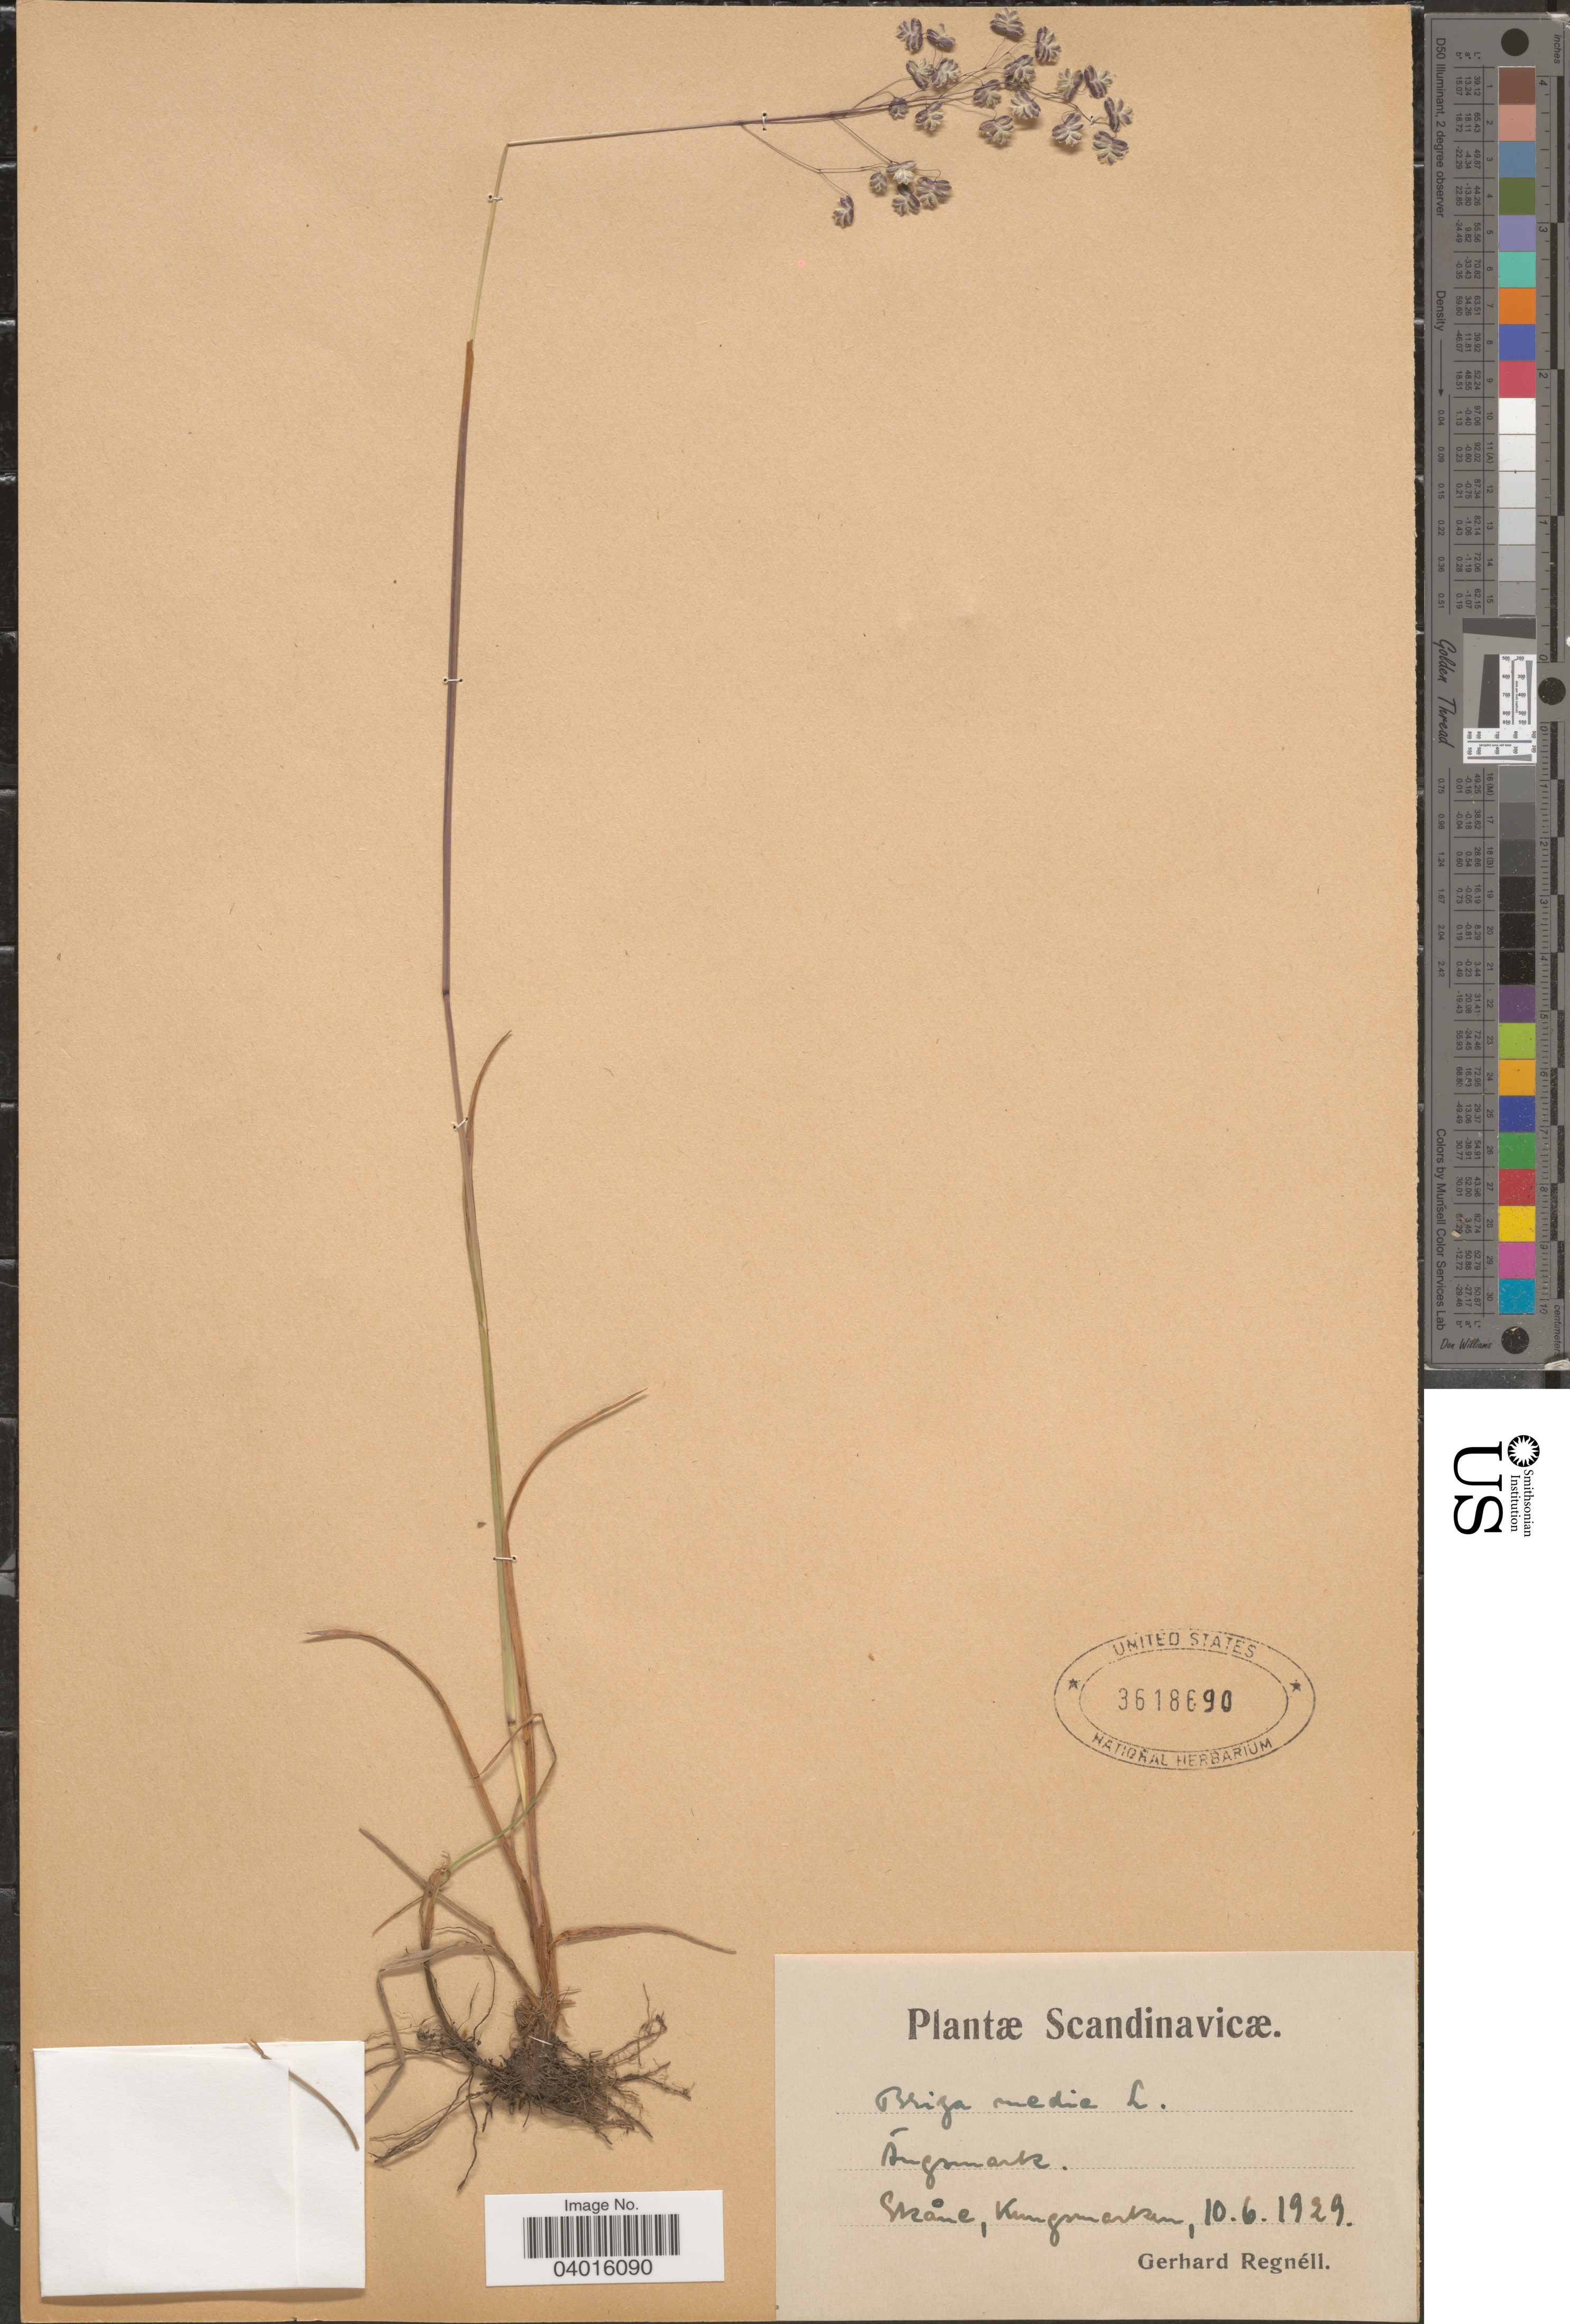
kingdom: Plantae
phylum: Tracheophyta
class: Liliopsida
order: Poales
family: Poaceae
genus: Briza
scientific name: Briza media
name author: L.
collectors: G. Regnéll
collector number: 150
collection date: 1929-06-10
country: Sweden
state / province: Skåne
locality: Scandinavicæ. Kungsmarken.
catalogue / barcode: US 3618690